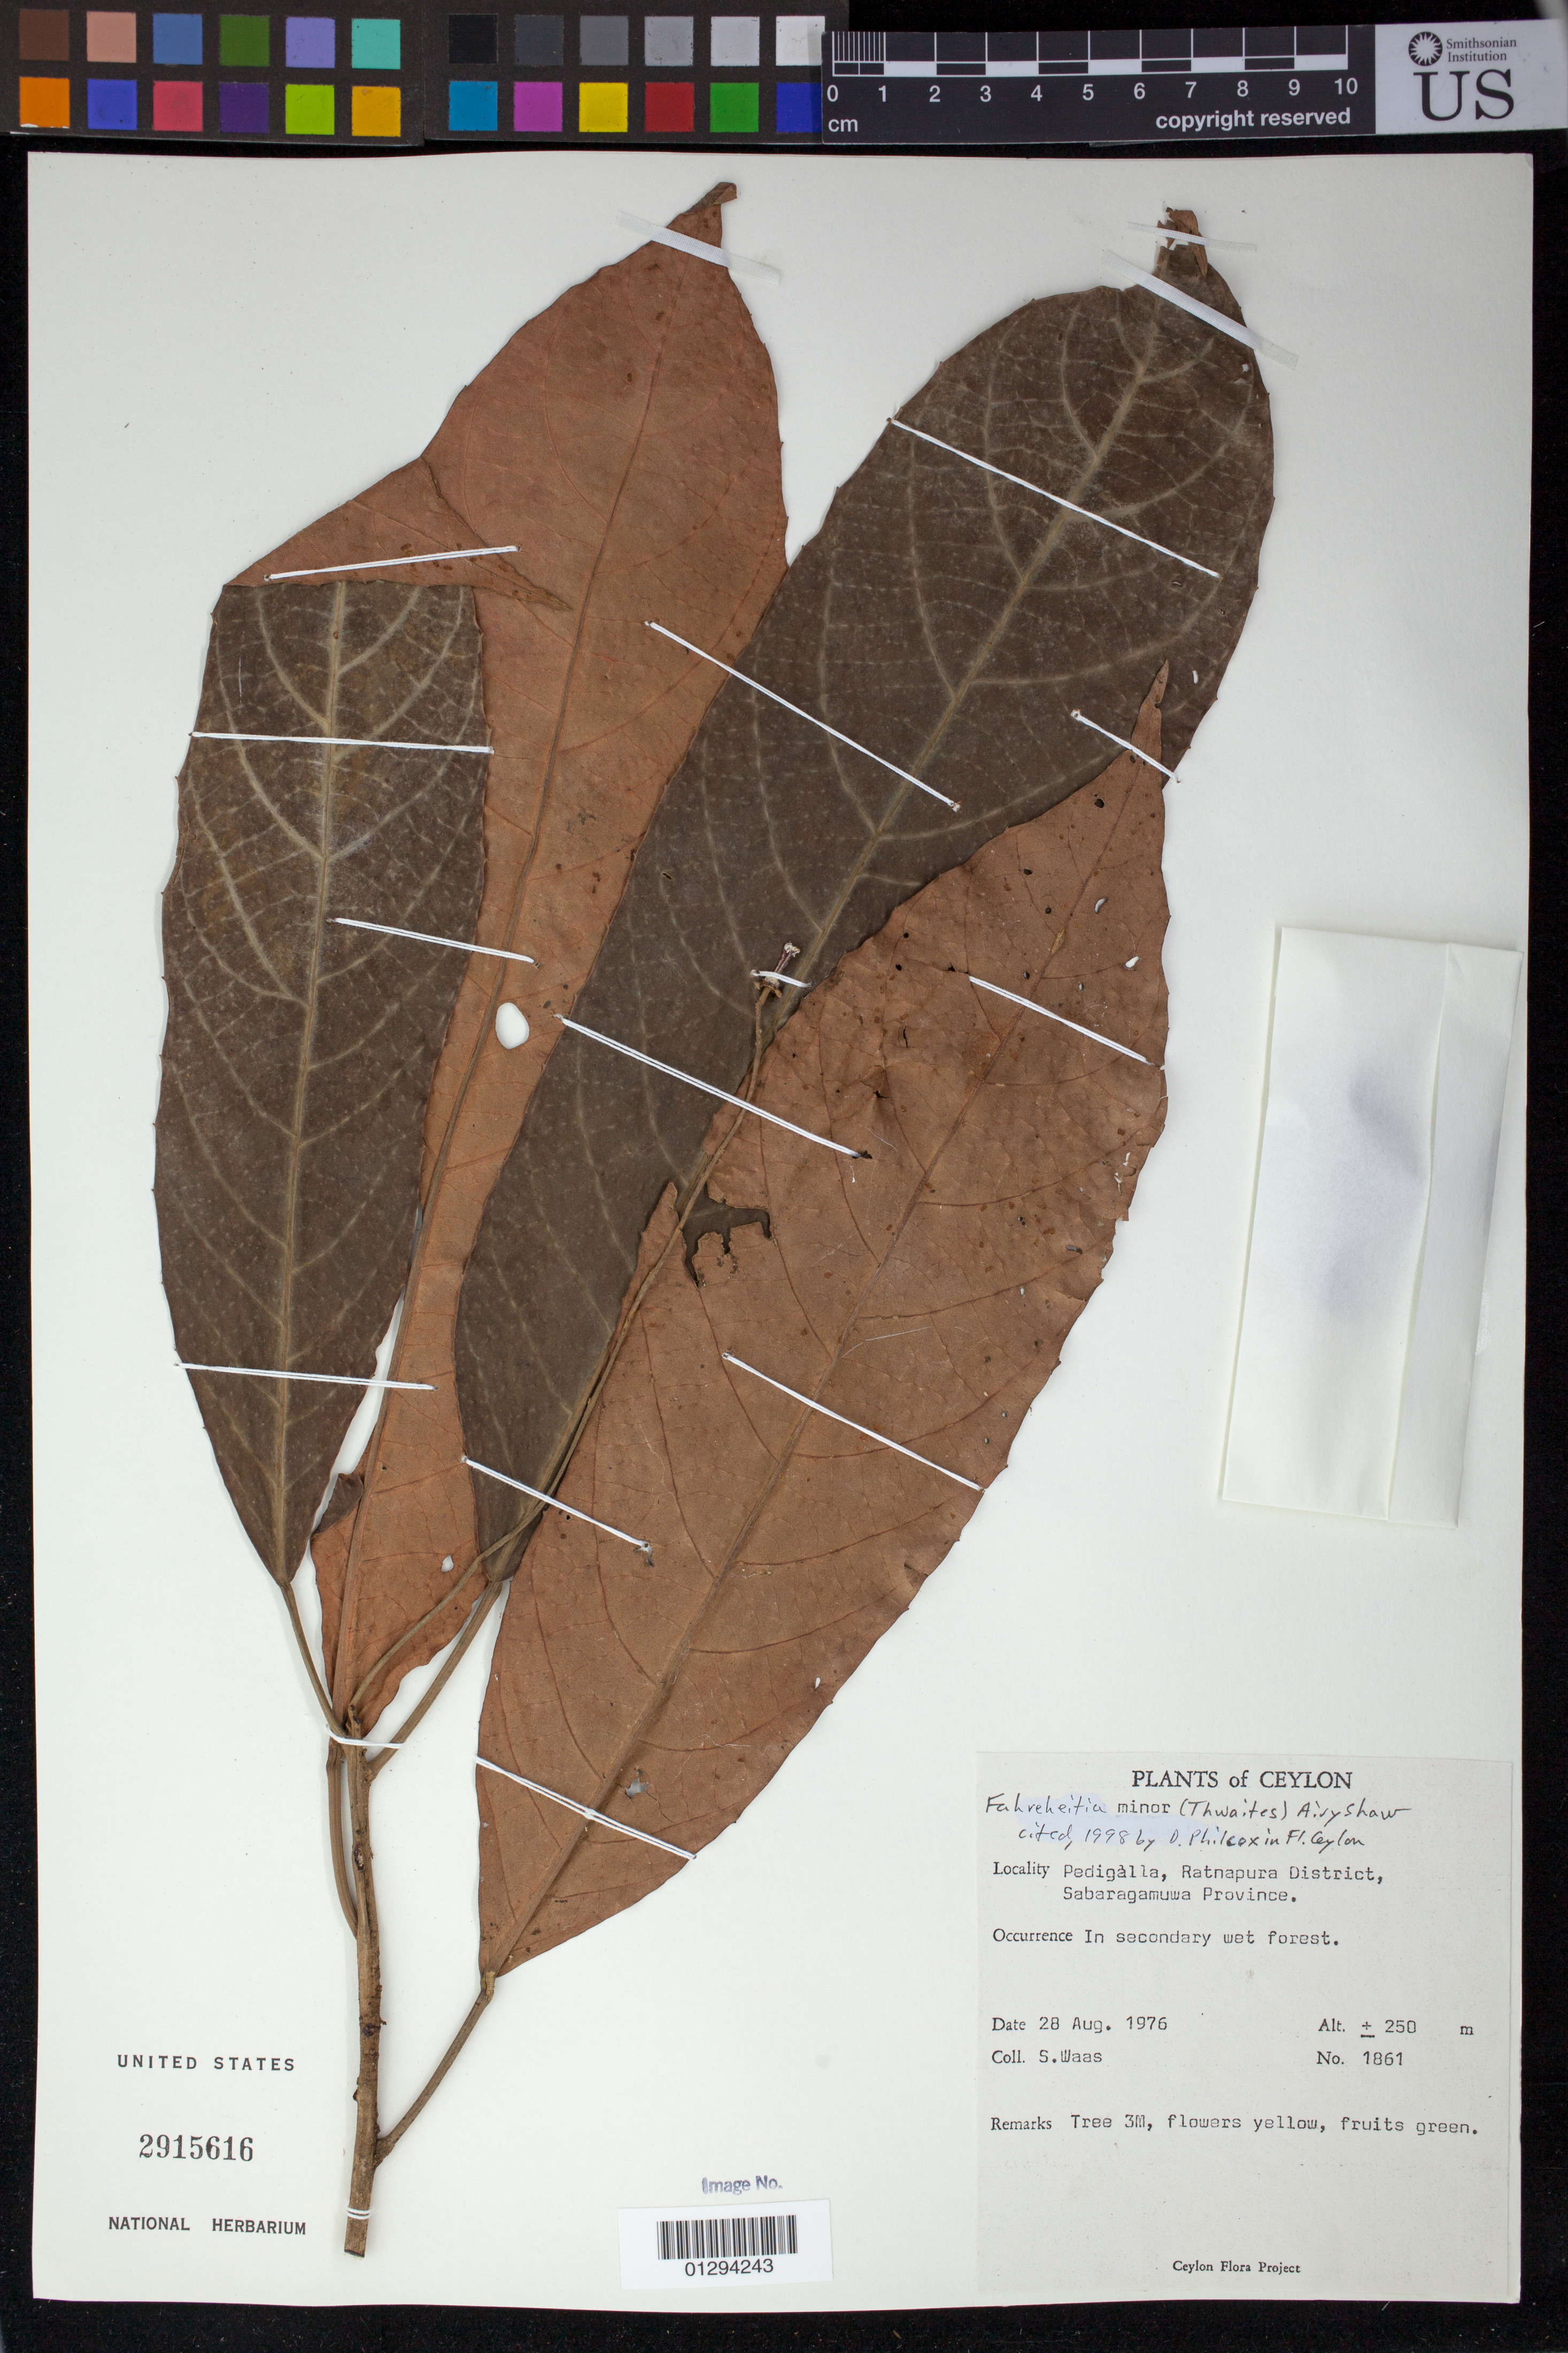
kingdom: Plantae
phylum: Tracheophyta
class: Magnoliopsida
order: Malpighiales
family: Euphorbiaceae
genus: Fahrenheitia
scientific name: Fahrenheitia minor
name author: (Thwaites) Airy Shaw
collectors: S. Waas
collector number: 1861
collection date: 1976-08-28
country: Sri Lanka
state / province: Sabaragamuwa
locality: Pedigalla, Ratnapura District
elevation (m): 250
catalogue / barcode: US 2915616